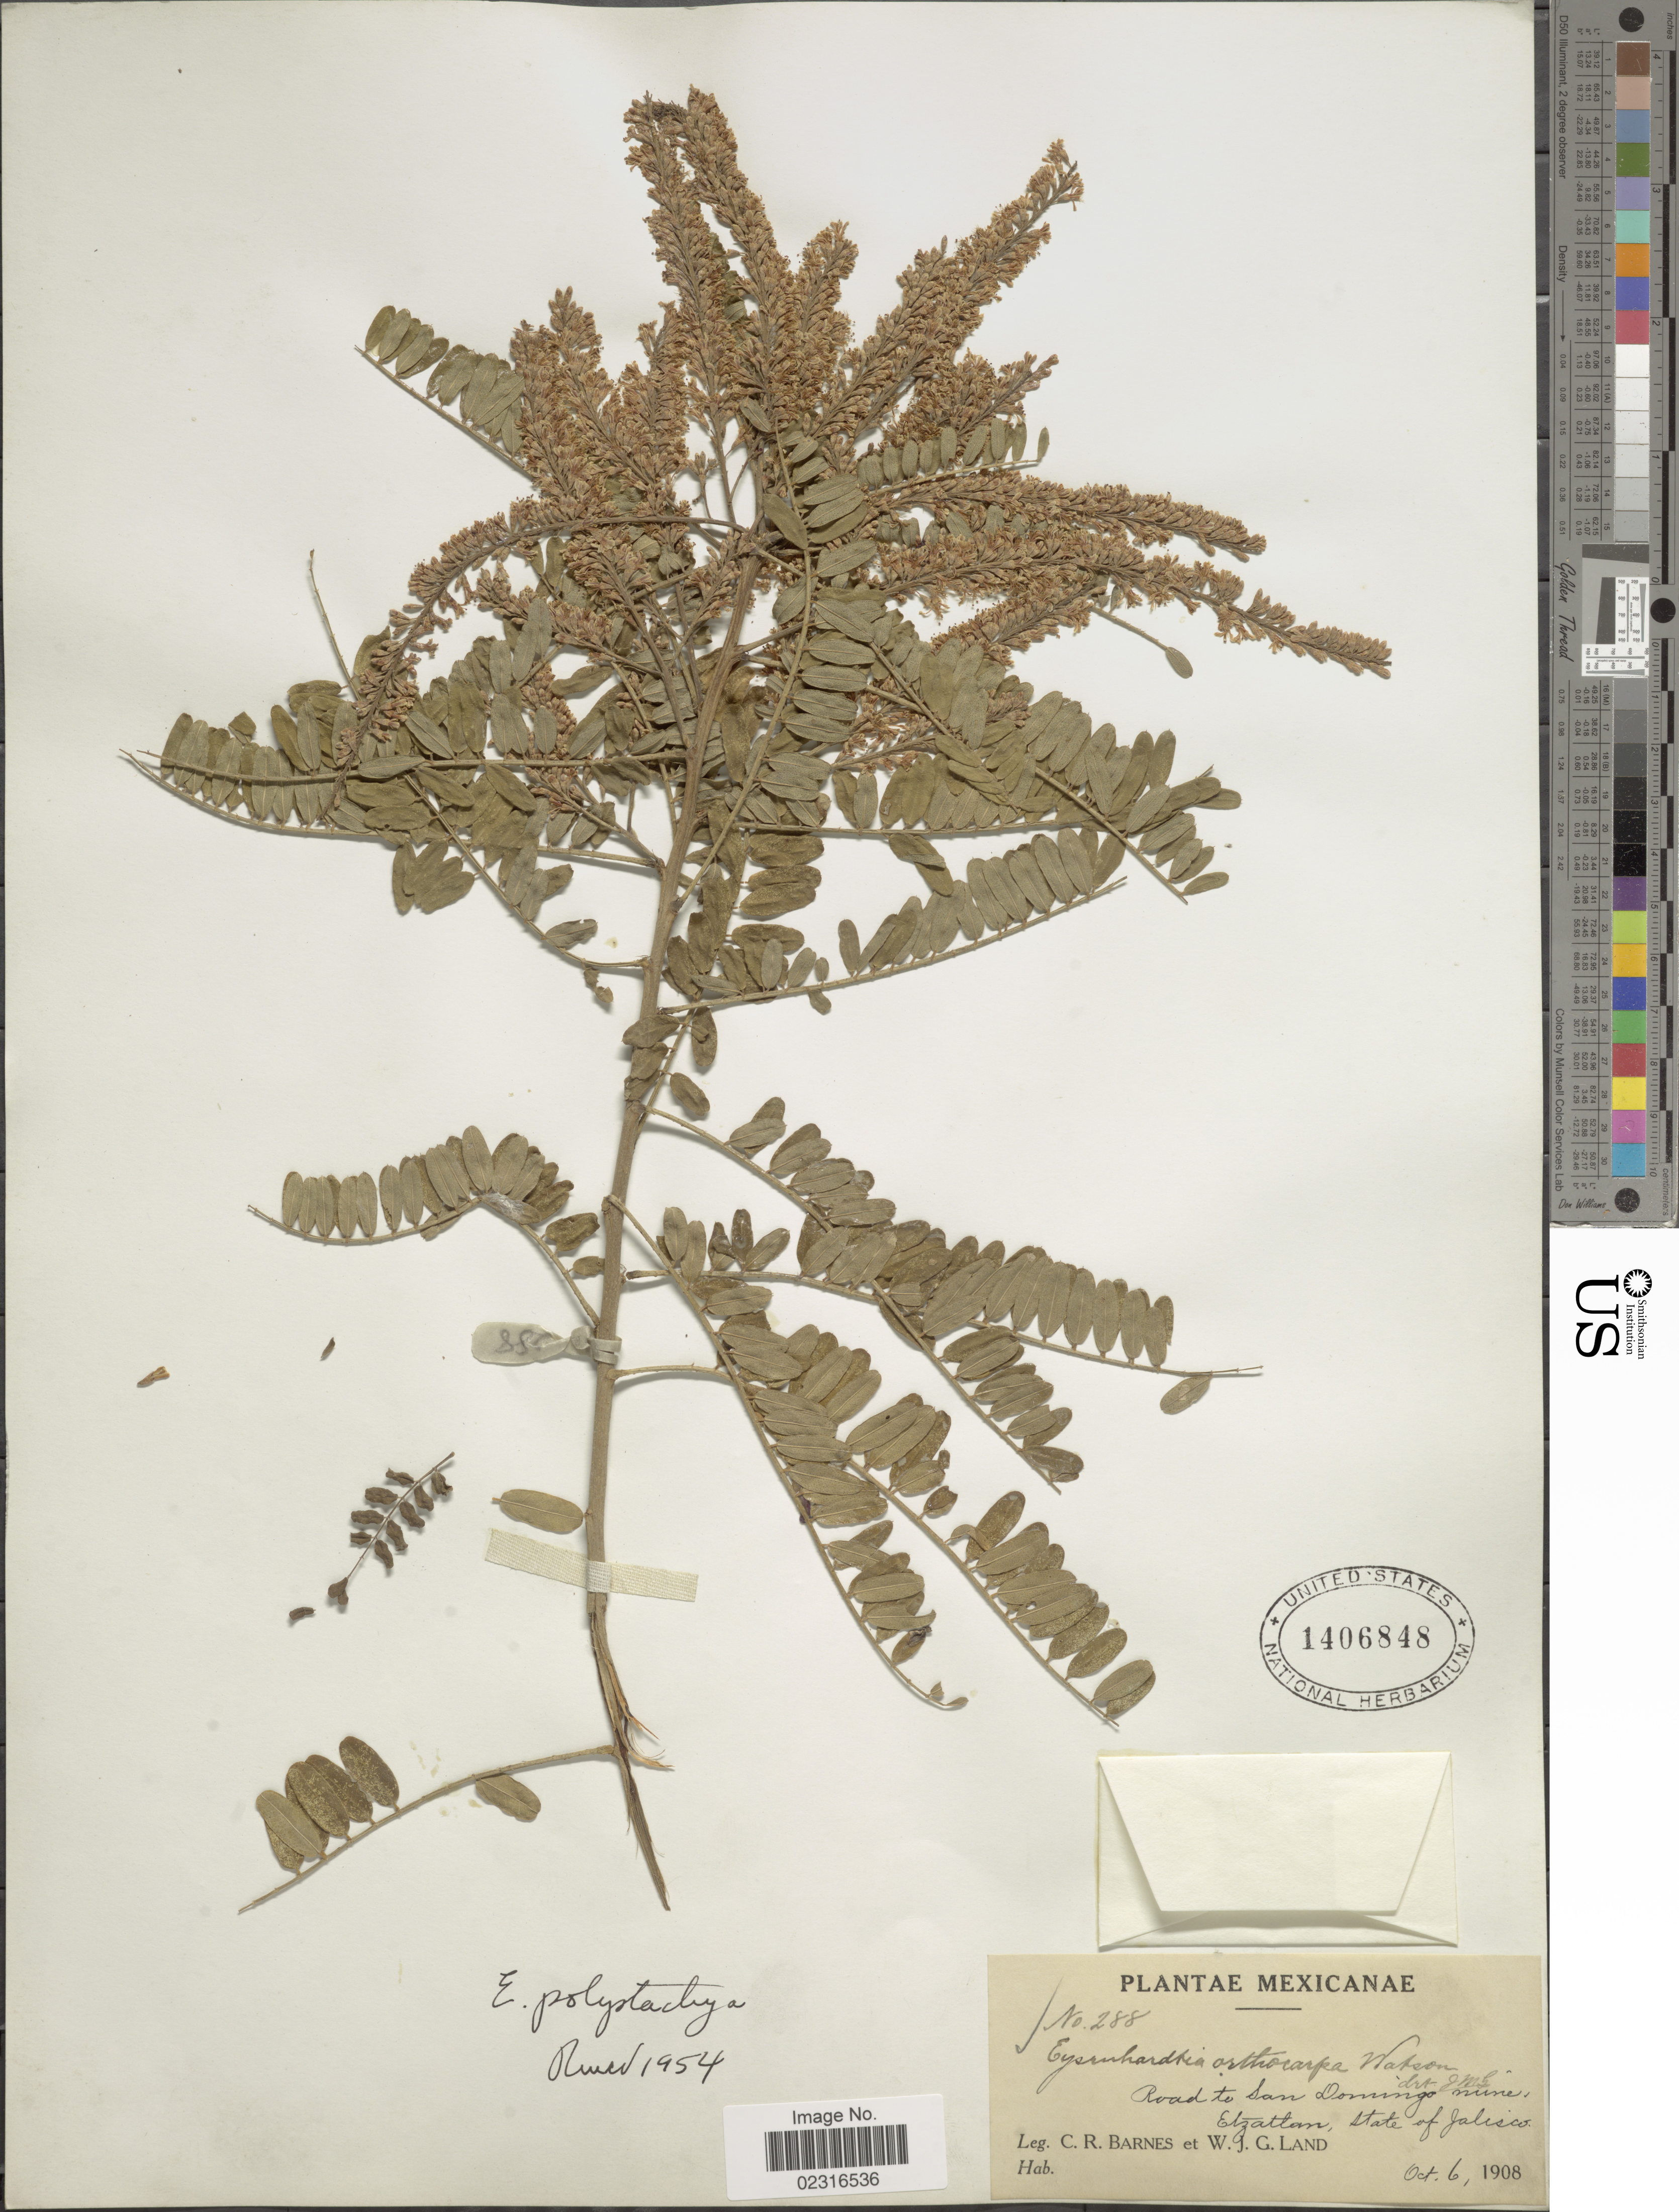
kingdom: Plantae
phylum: Tracheophyta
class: Magnoliopsida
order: Fabales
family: Fabaceae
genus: Eysenhardtia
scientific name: Eysenhardtia polystachya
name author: (Ortega) Sarg.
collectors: C. R. Barnes & W. J. G. Land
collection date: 1908-10-06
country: Mexico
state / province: Jalisco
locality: Road to San Domingo mine, Etzatlan.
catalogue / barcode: US 1406848